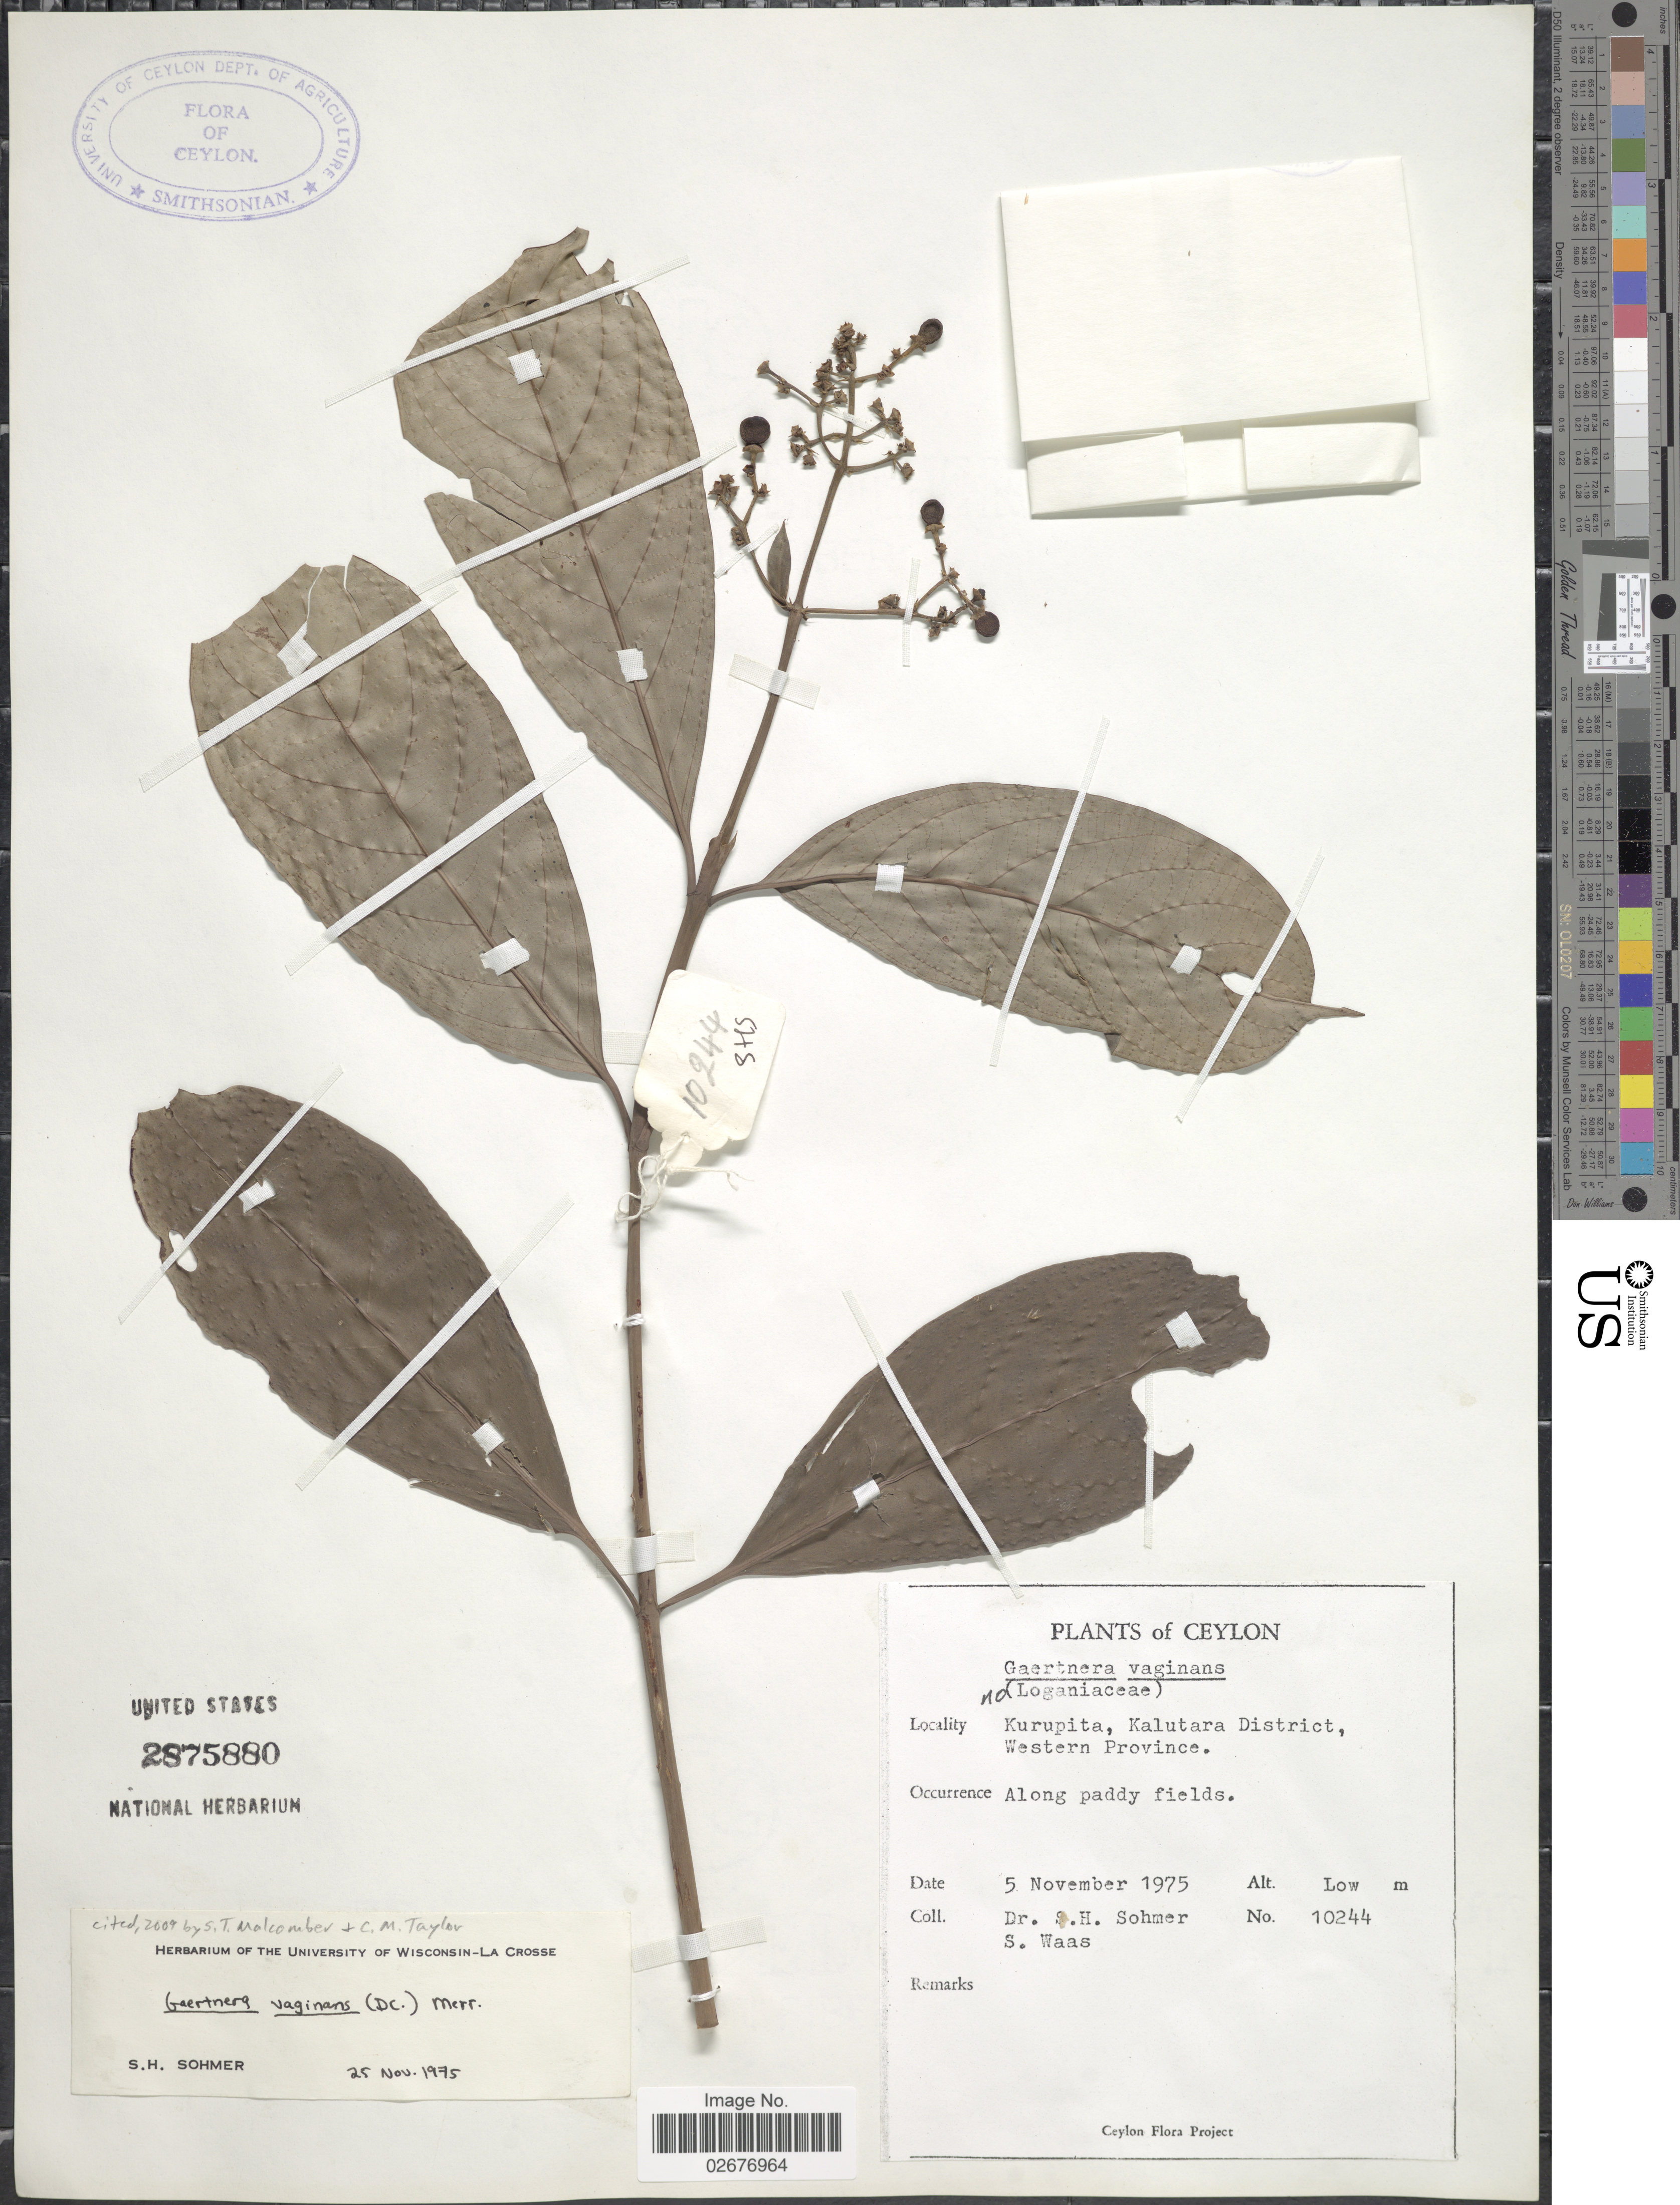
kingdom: Plantae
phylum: Tracheophyta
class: Magnoliopsida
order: Gentianales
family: Rubiaceae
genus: Gaertnera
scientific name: Gaertnera vaginans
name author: (DC.) Merr.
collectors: S. H. Sohmer & S. Waas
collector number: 10244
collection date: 1975-11-05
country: Sri Lanka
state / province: Western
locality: Ceylon, Kurupita, Kalutara District, along paddy fields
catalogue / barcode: US 2875880